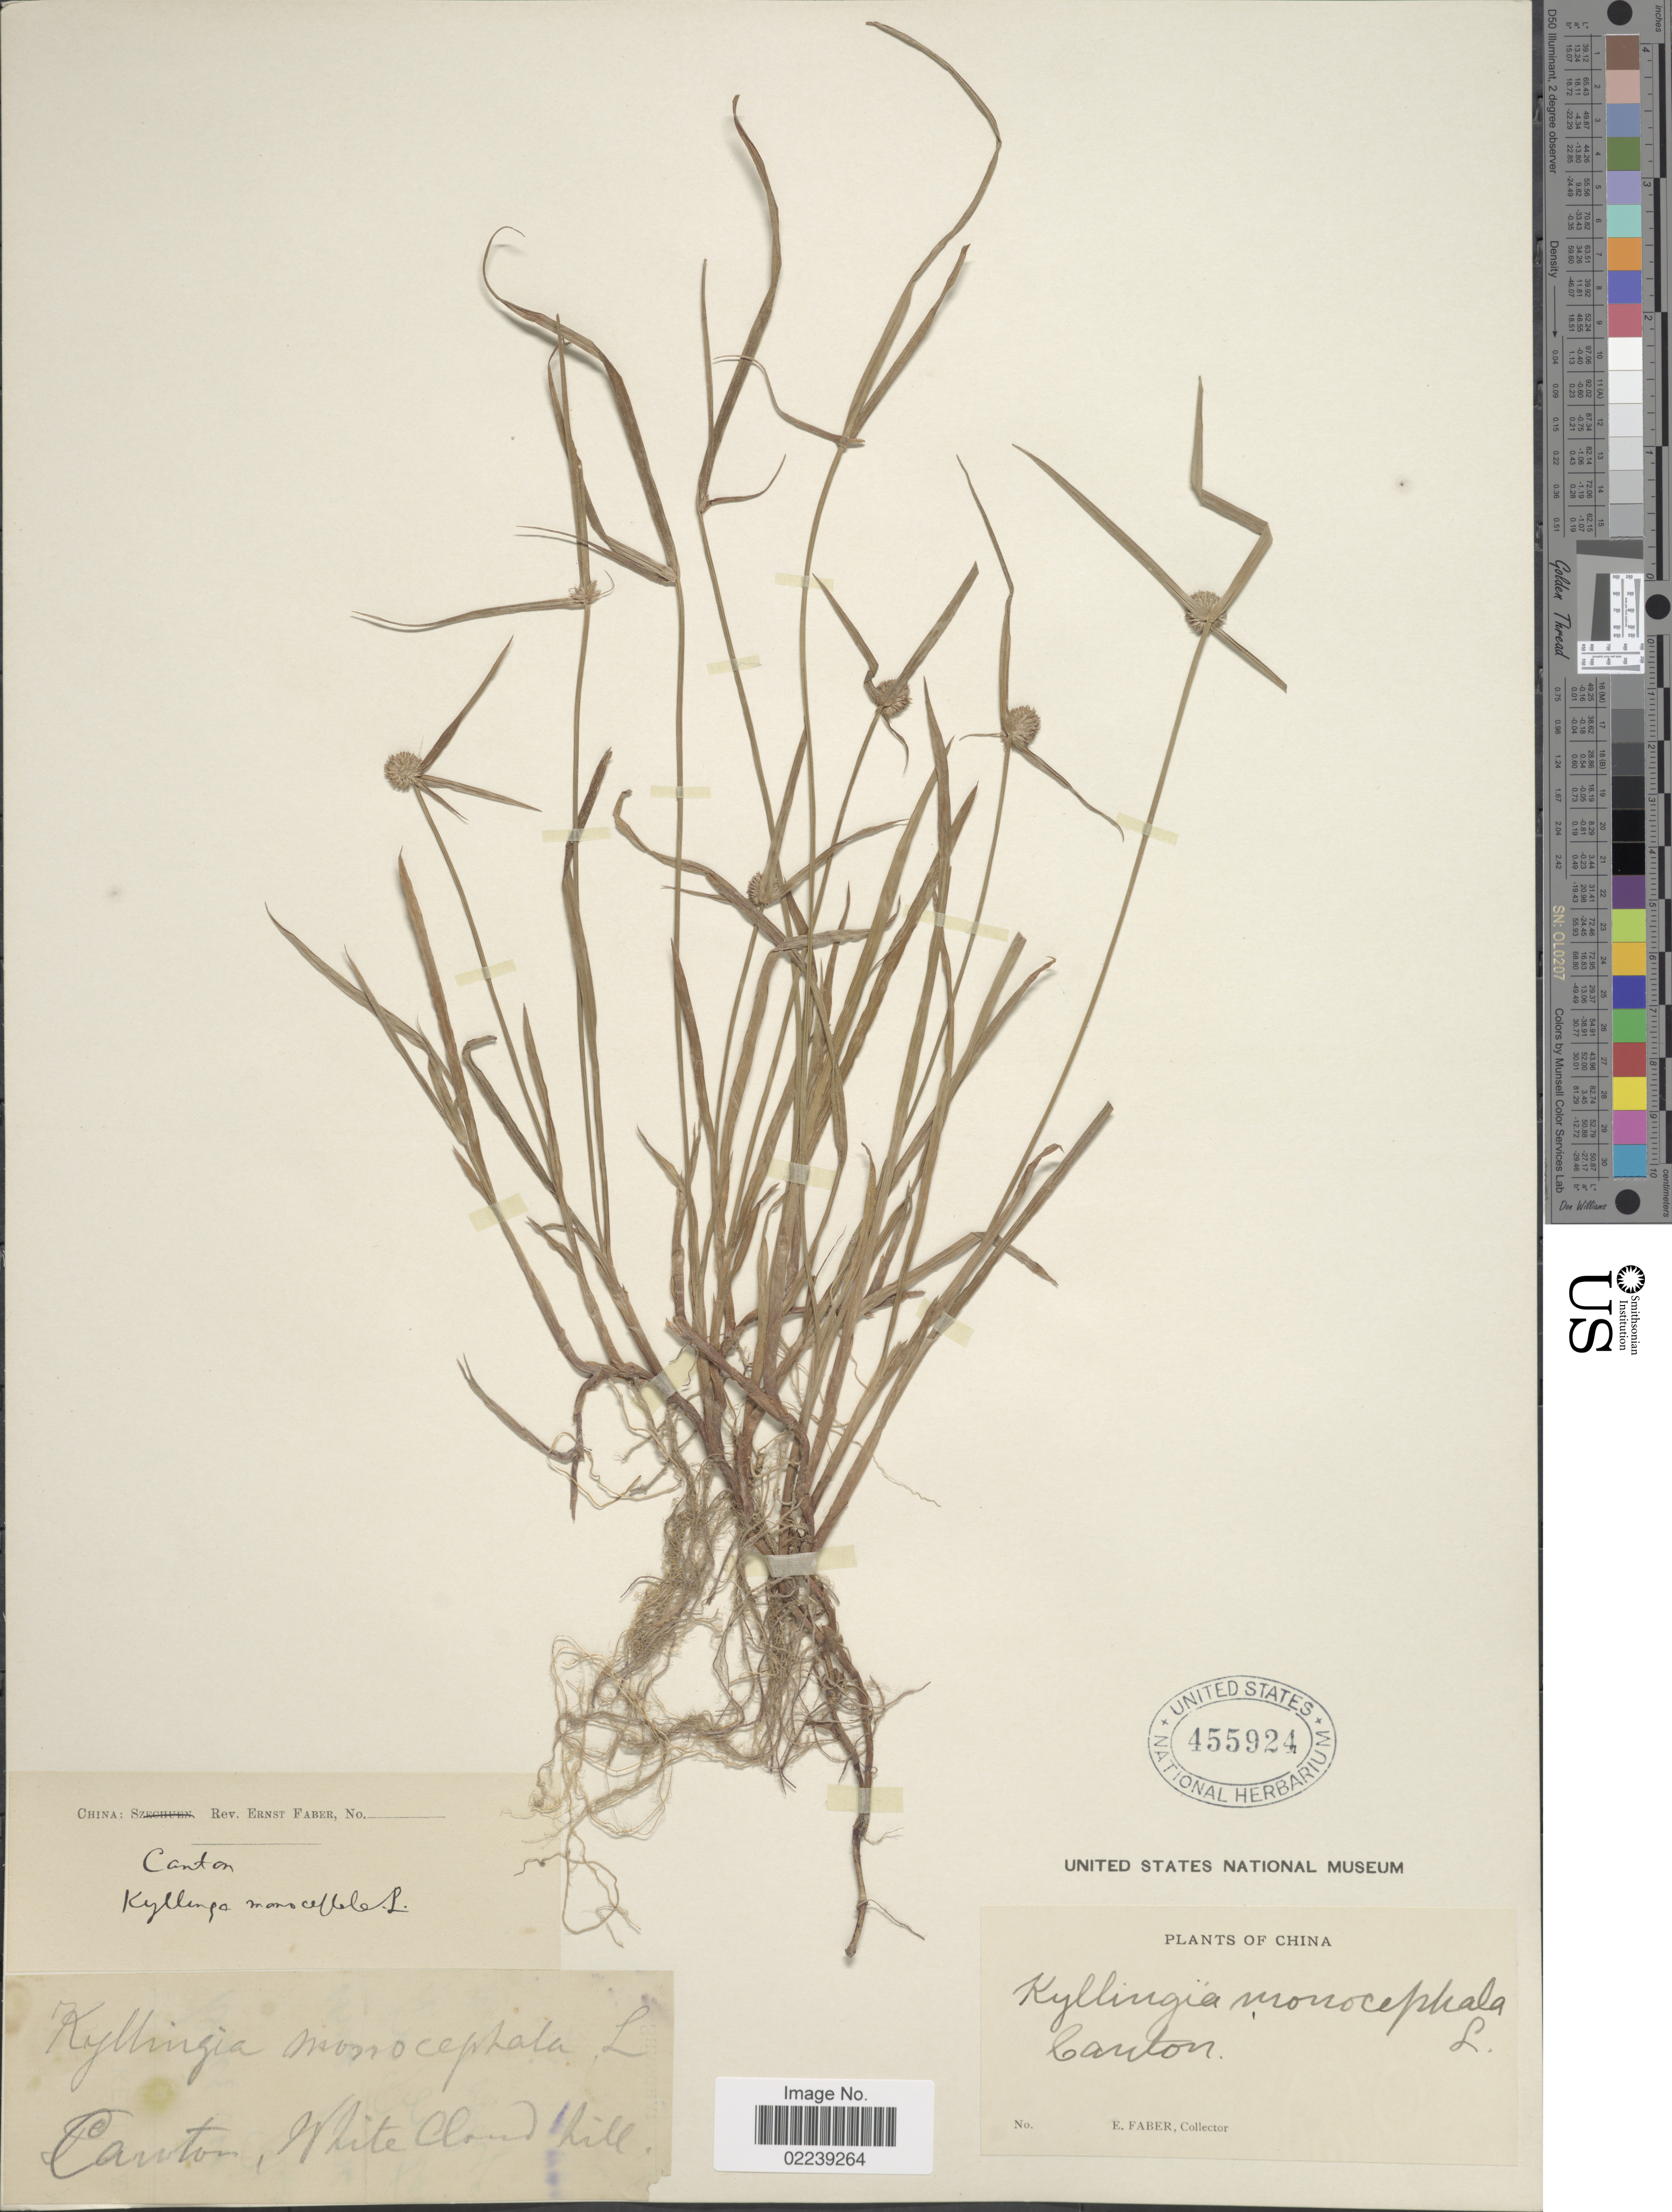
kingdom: Plantae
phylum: Tracheophyta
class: Liliopsida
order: Poales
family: Cyperaceae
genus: Cyperus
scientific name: Cyperus brevifolius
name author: (Rottb.) Hassk.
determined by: Strong, M. T., (US), Smithsonian Institution - National Museum of Natural History (UNITED STATES)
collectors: E. Faber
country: China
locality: Canton, White Cloud hill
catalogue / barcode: US 455924